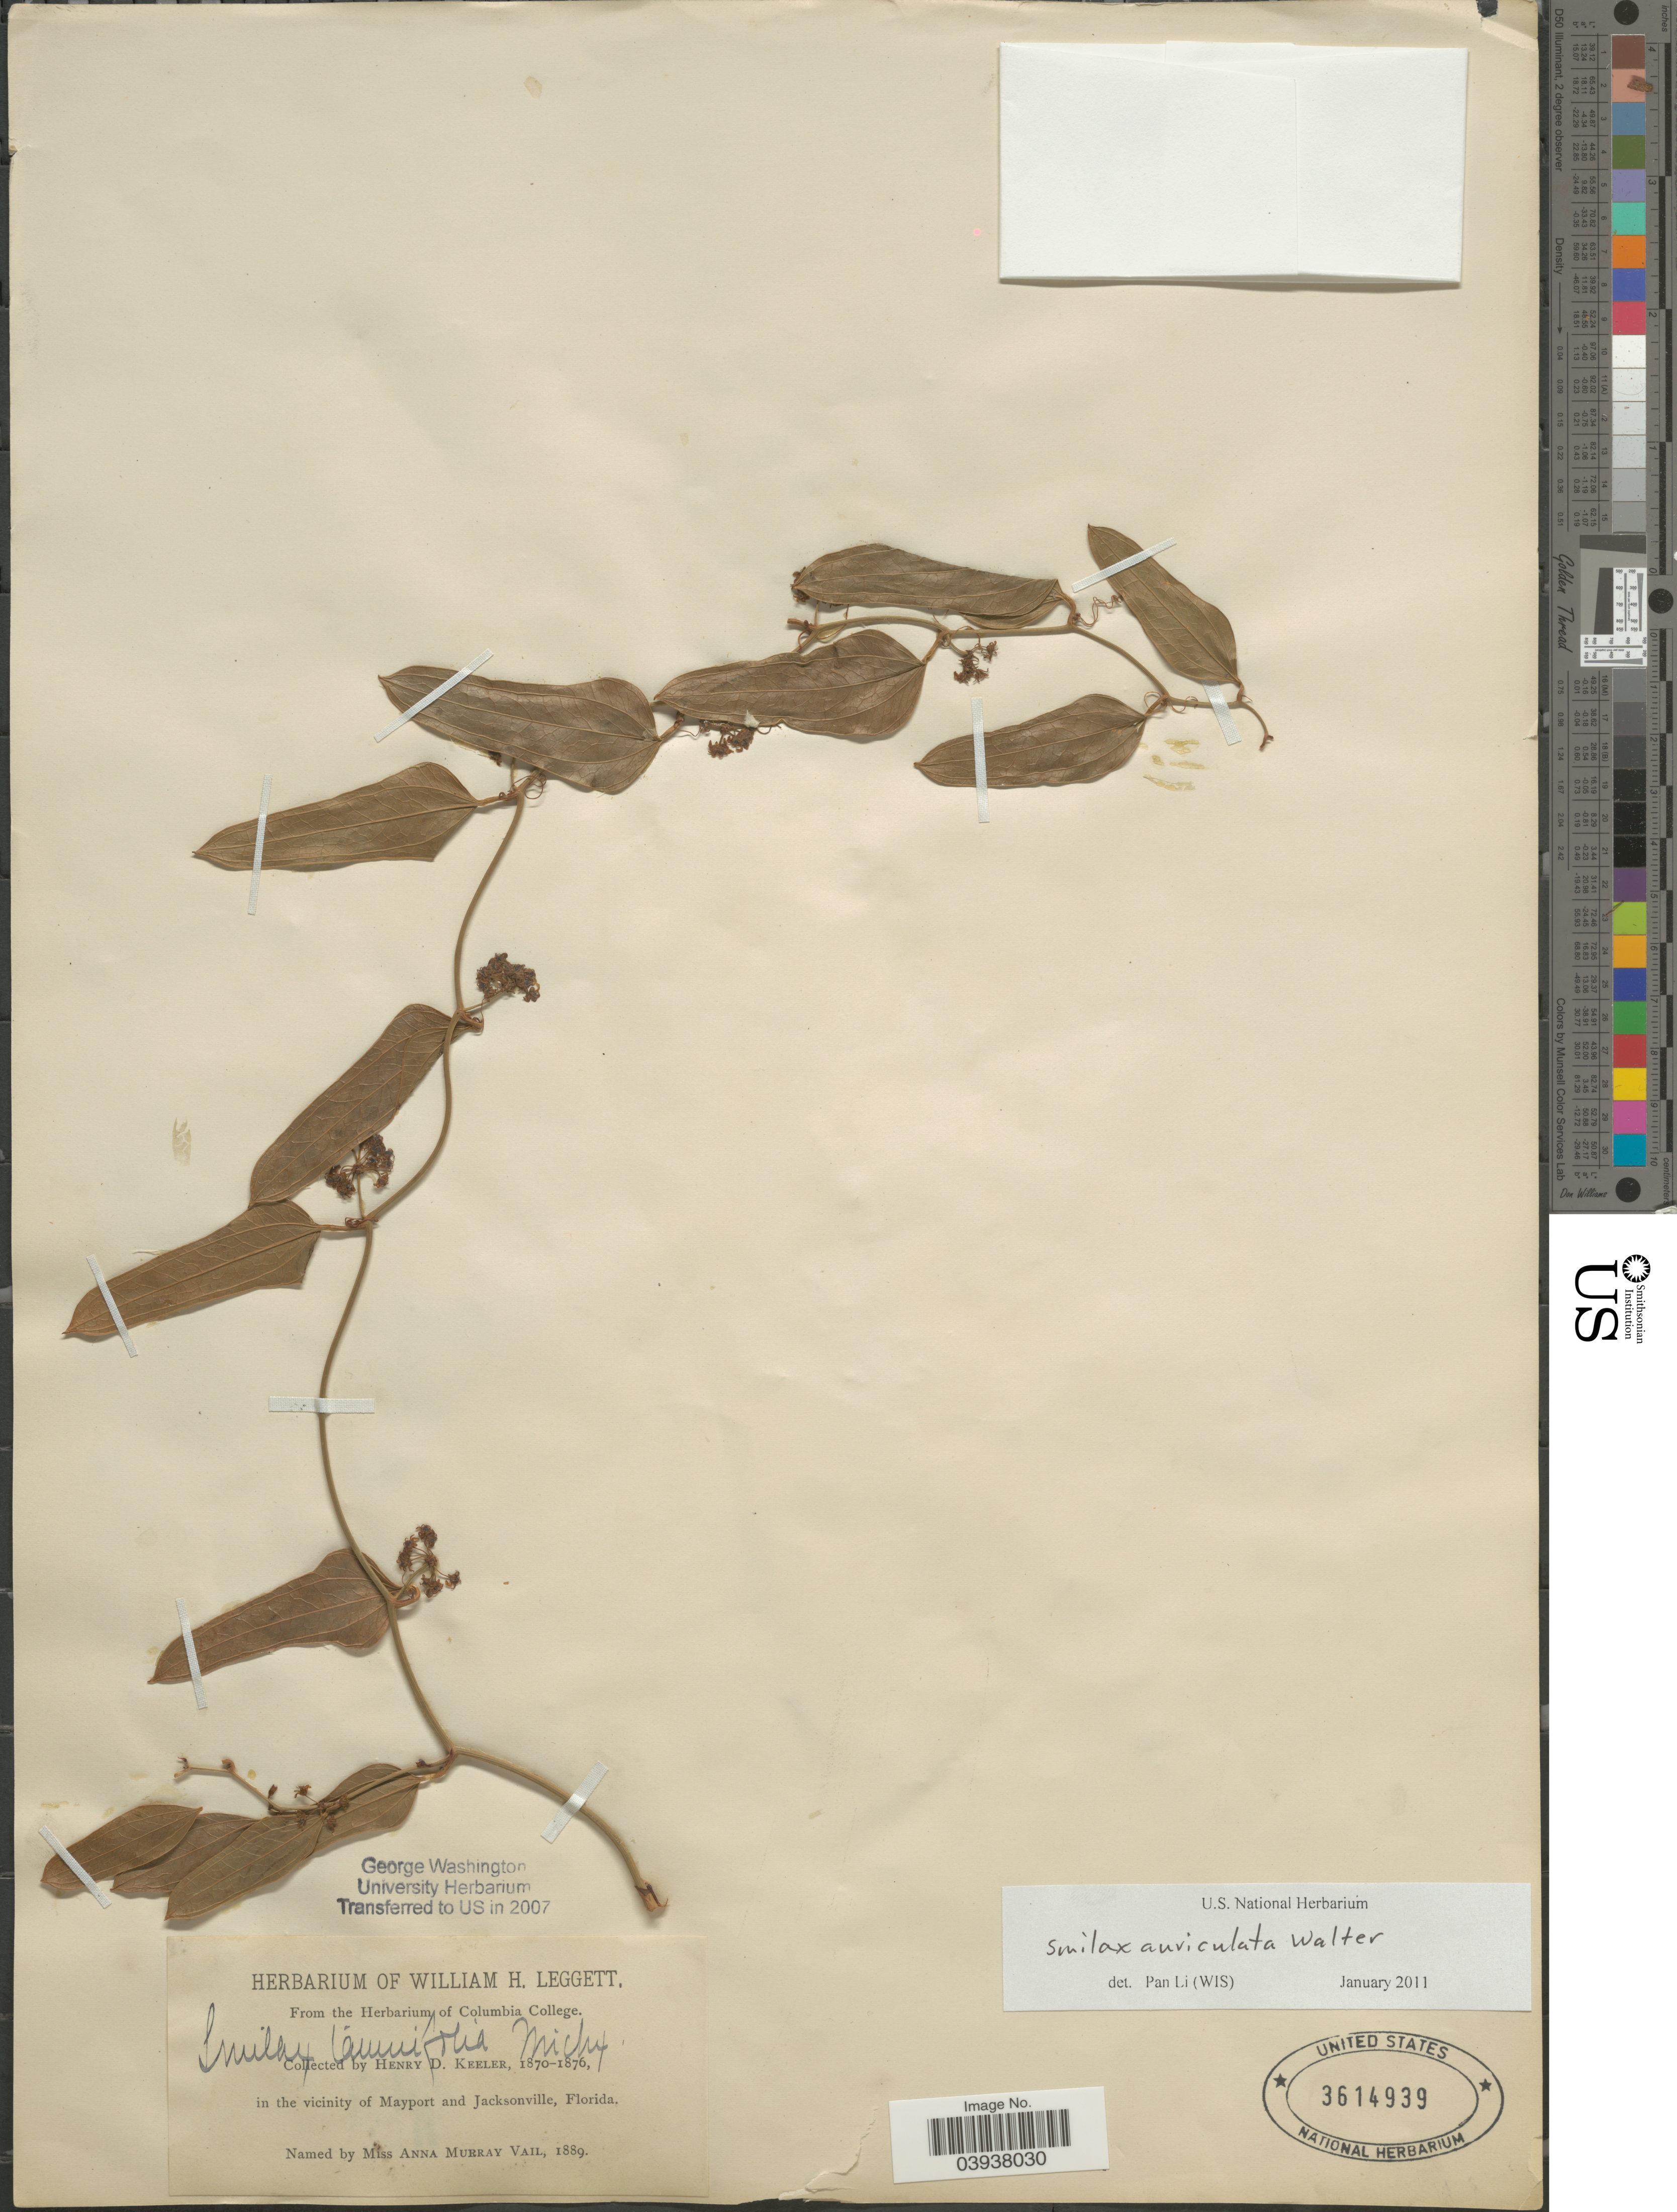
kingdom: Plantae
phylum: Tracheophyta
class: Liliopsida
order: Liliales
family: Smilacaceae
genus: Smilax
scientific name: Smilax auriculata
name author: Walter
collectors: H. Keeler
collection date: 1870/1876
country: United States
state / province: Florida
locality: In the vicinity of Mayport and Jacksonville.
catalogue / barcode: US 3614939